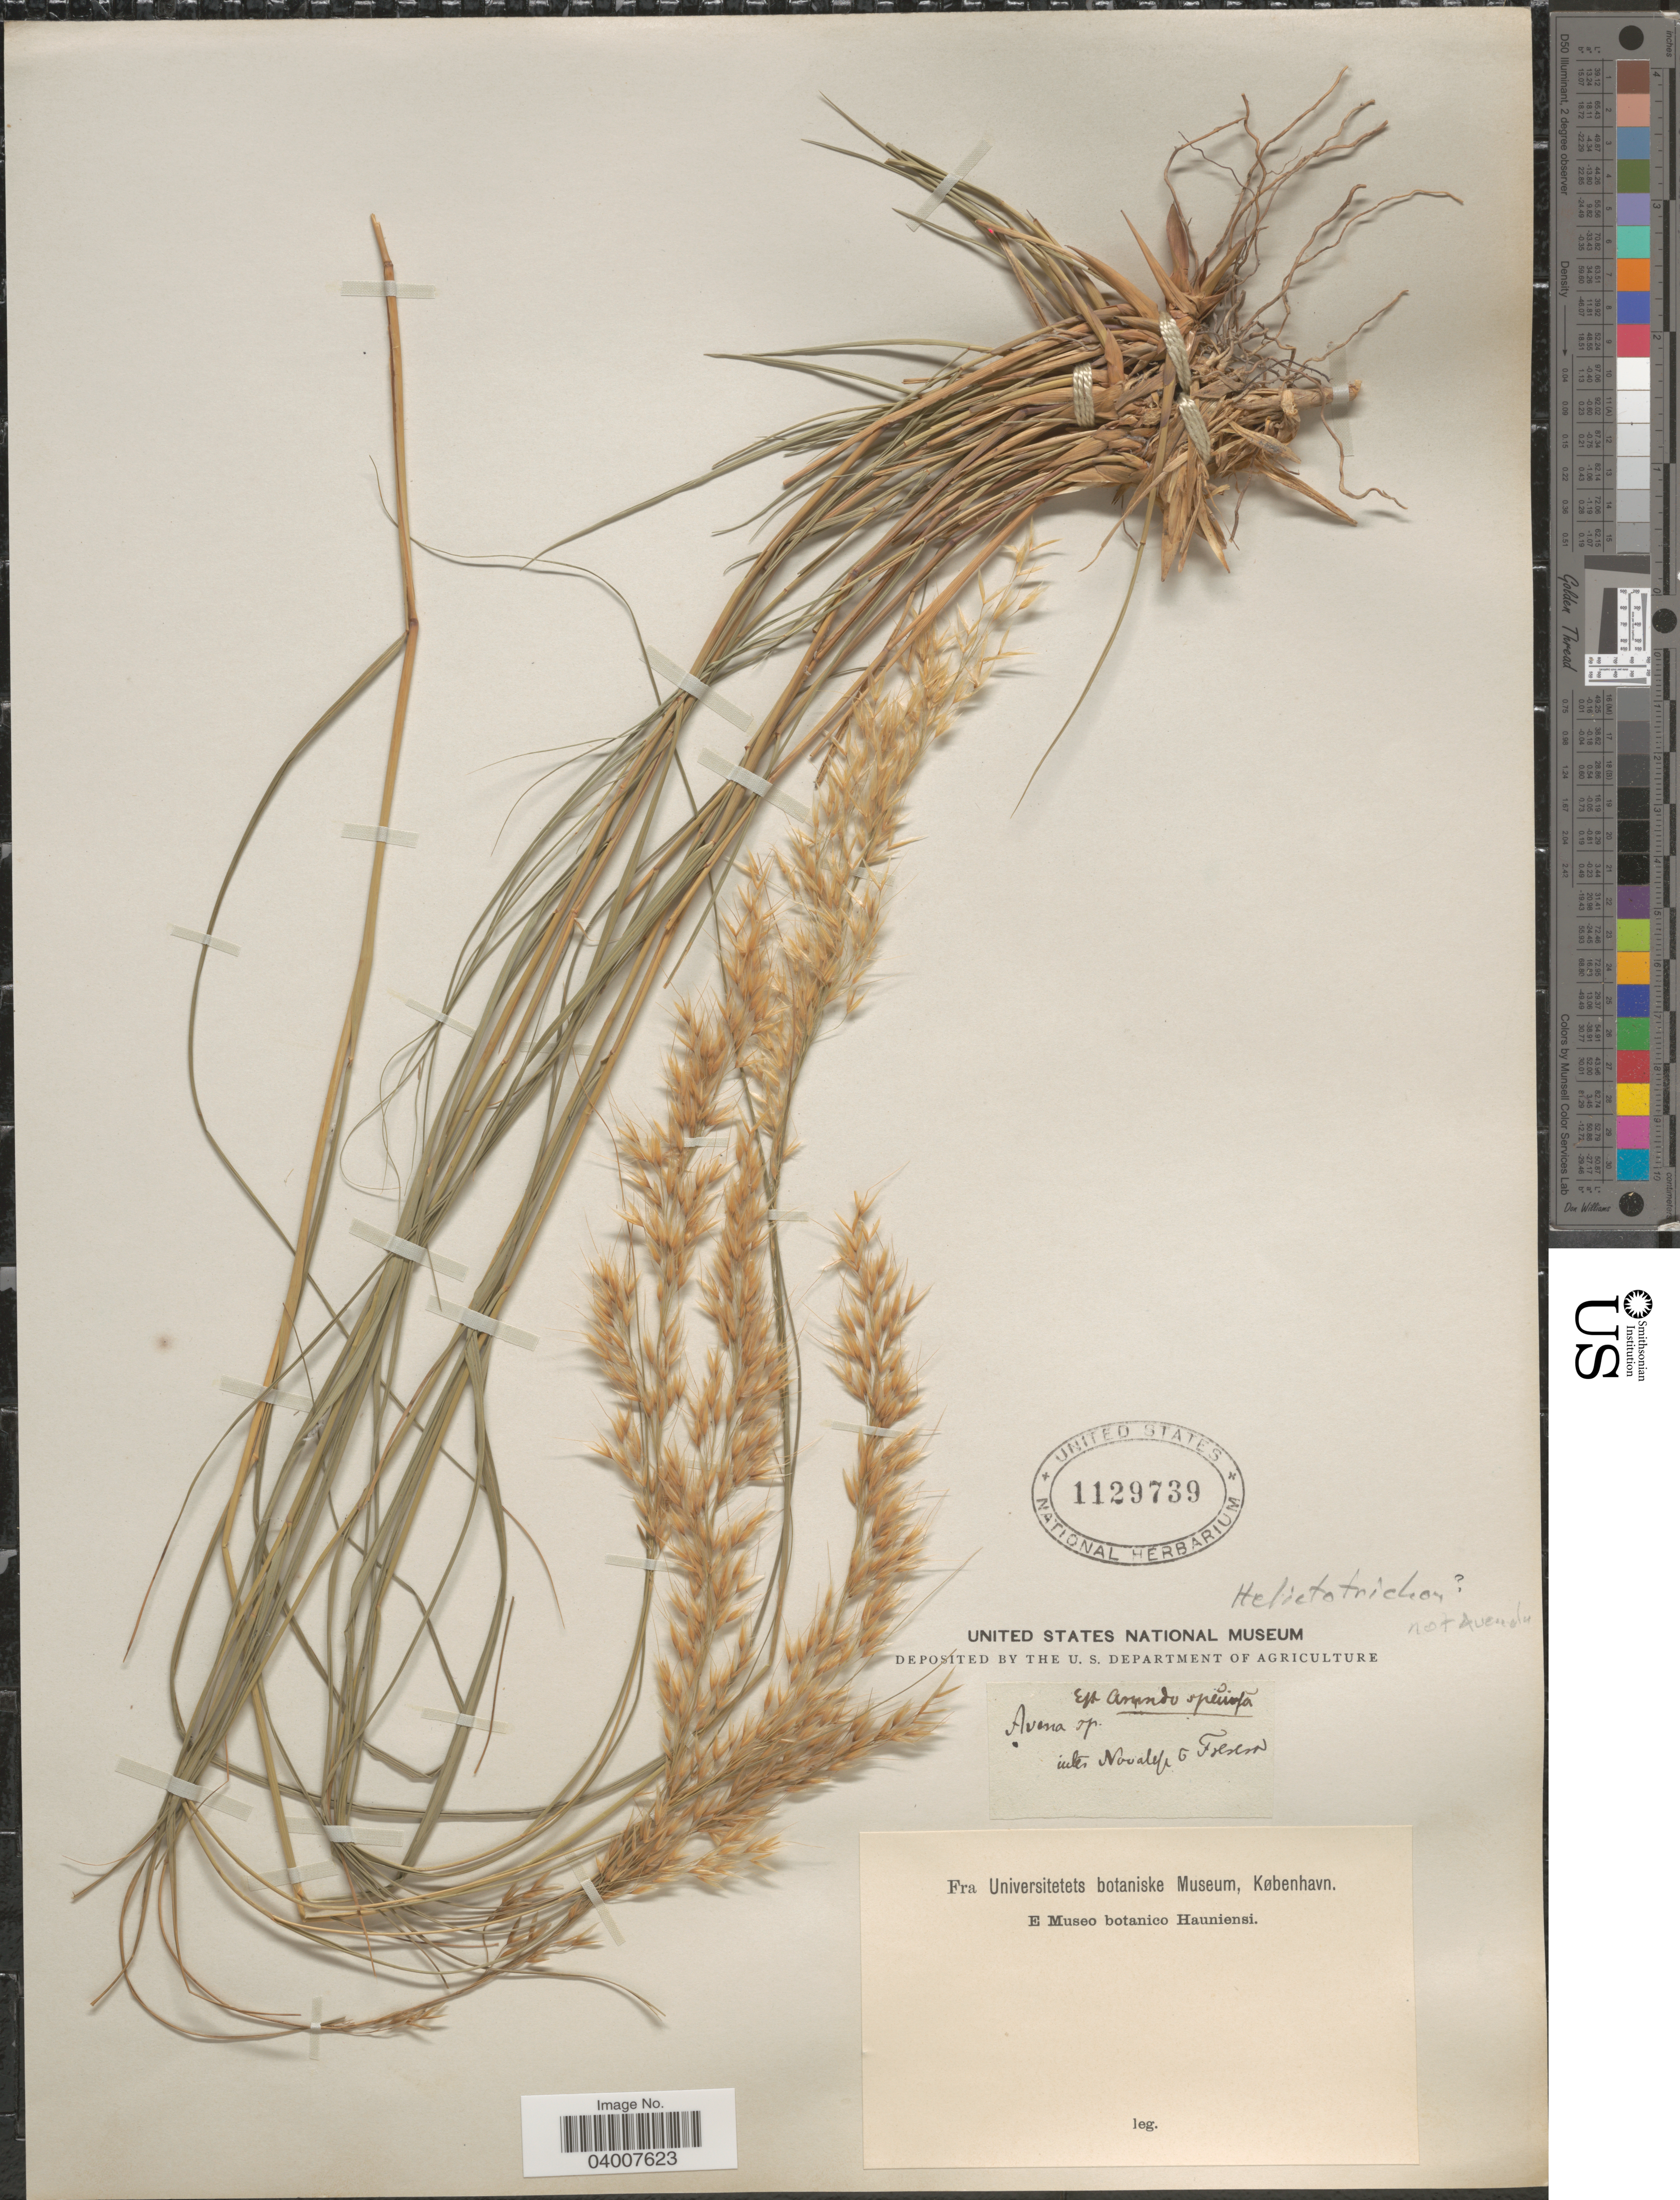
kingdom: Plantae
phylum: Tracheophyta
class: Liliopsida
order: Poales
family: Poaceae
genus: Helictotrichon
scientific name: Helictotrichon sp.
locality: Inter Novaley [interpreted] & Fresno [interpreted].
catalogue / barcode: US 1129739